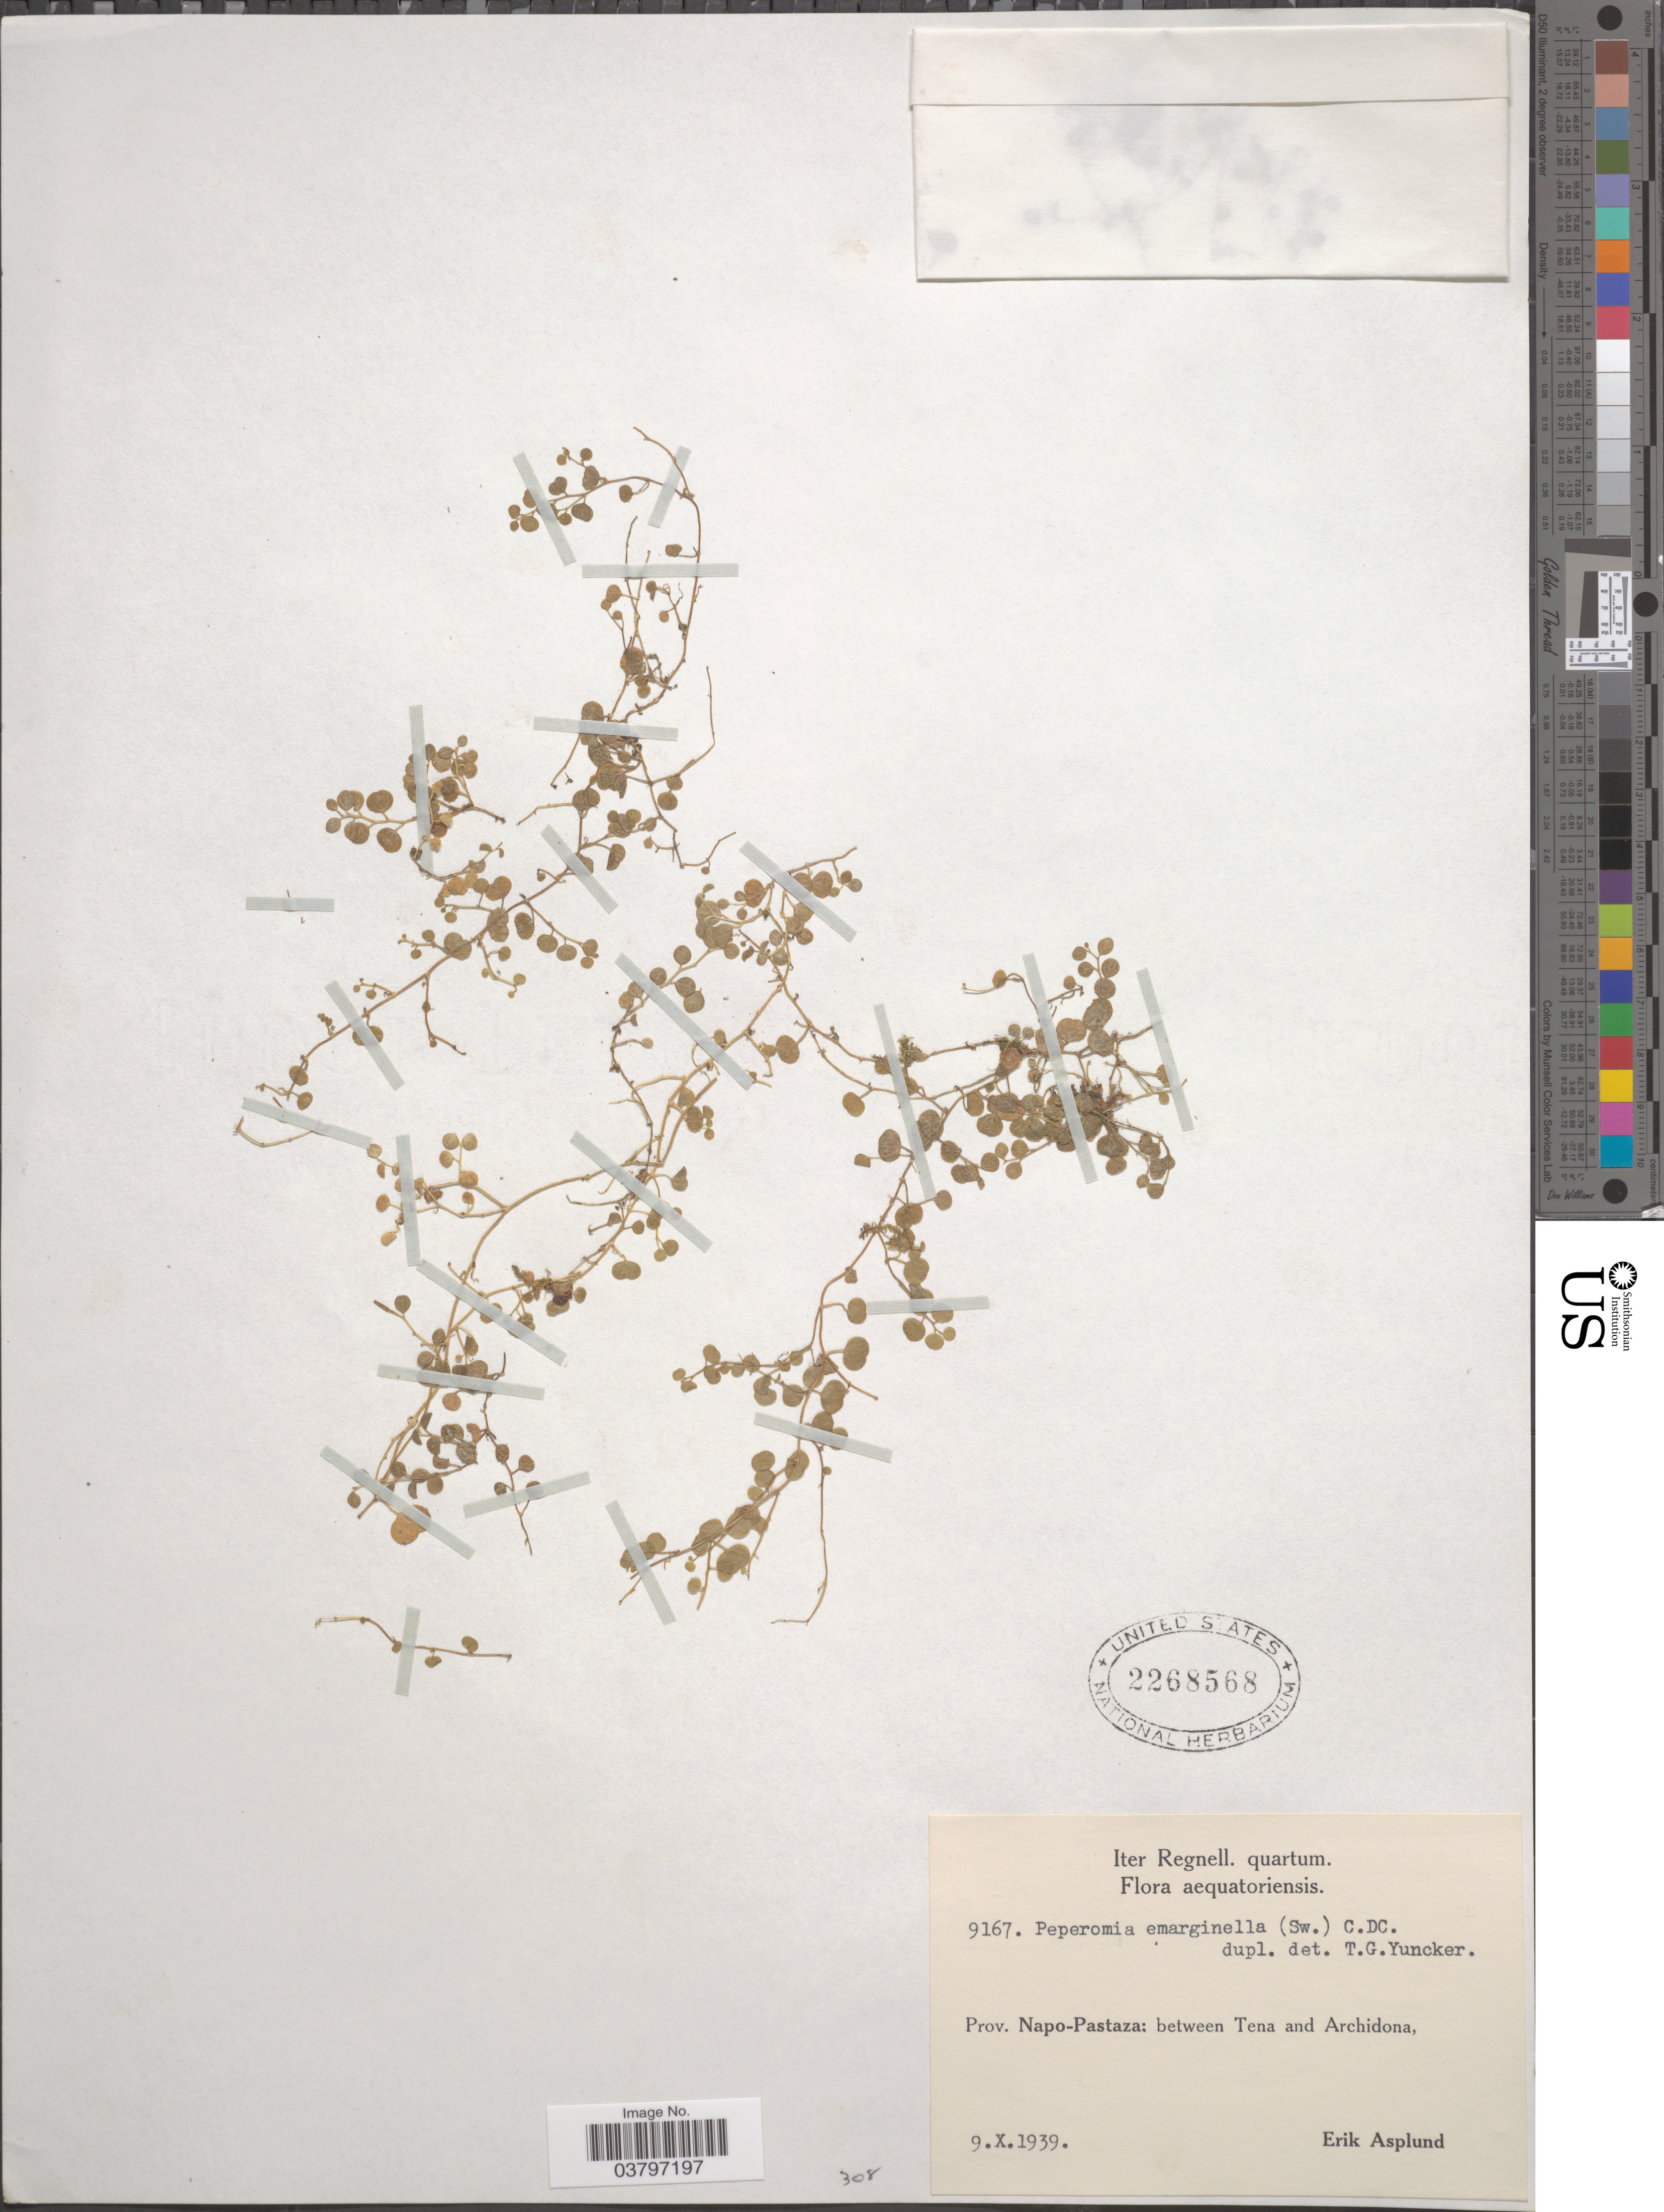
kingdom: Plantae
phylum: Tracheophyta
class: Magnoliopsida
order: Piperales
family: Piperaceae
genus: Peperomia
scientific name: Peperomia emarginella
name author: (Sw. ex Wikstr.) C. DC.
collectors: E. Asplund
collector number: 9167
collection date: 1939-10-09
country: Ecuador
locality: Prov. Napo-Pastaza: between Tena and Archidona.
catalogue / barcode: US 2268568